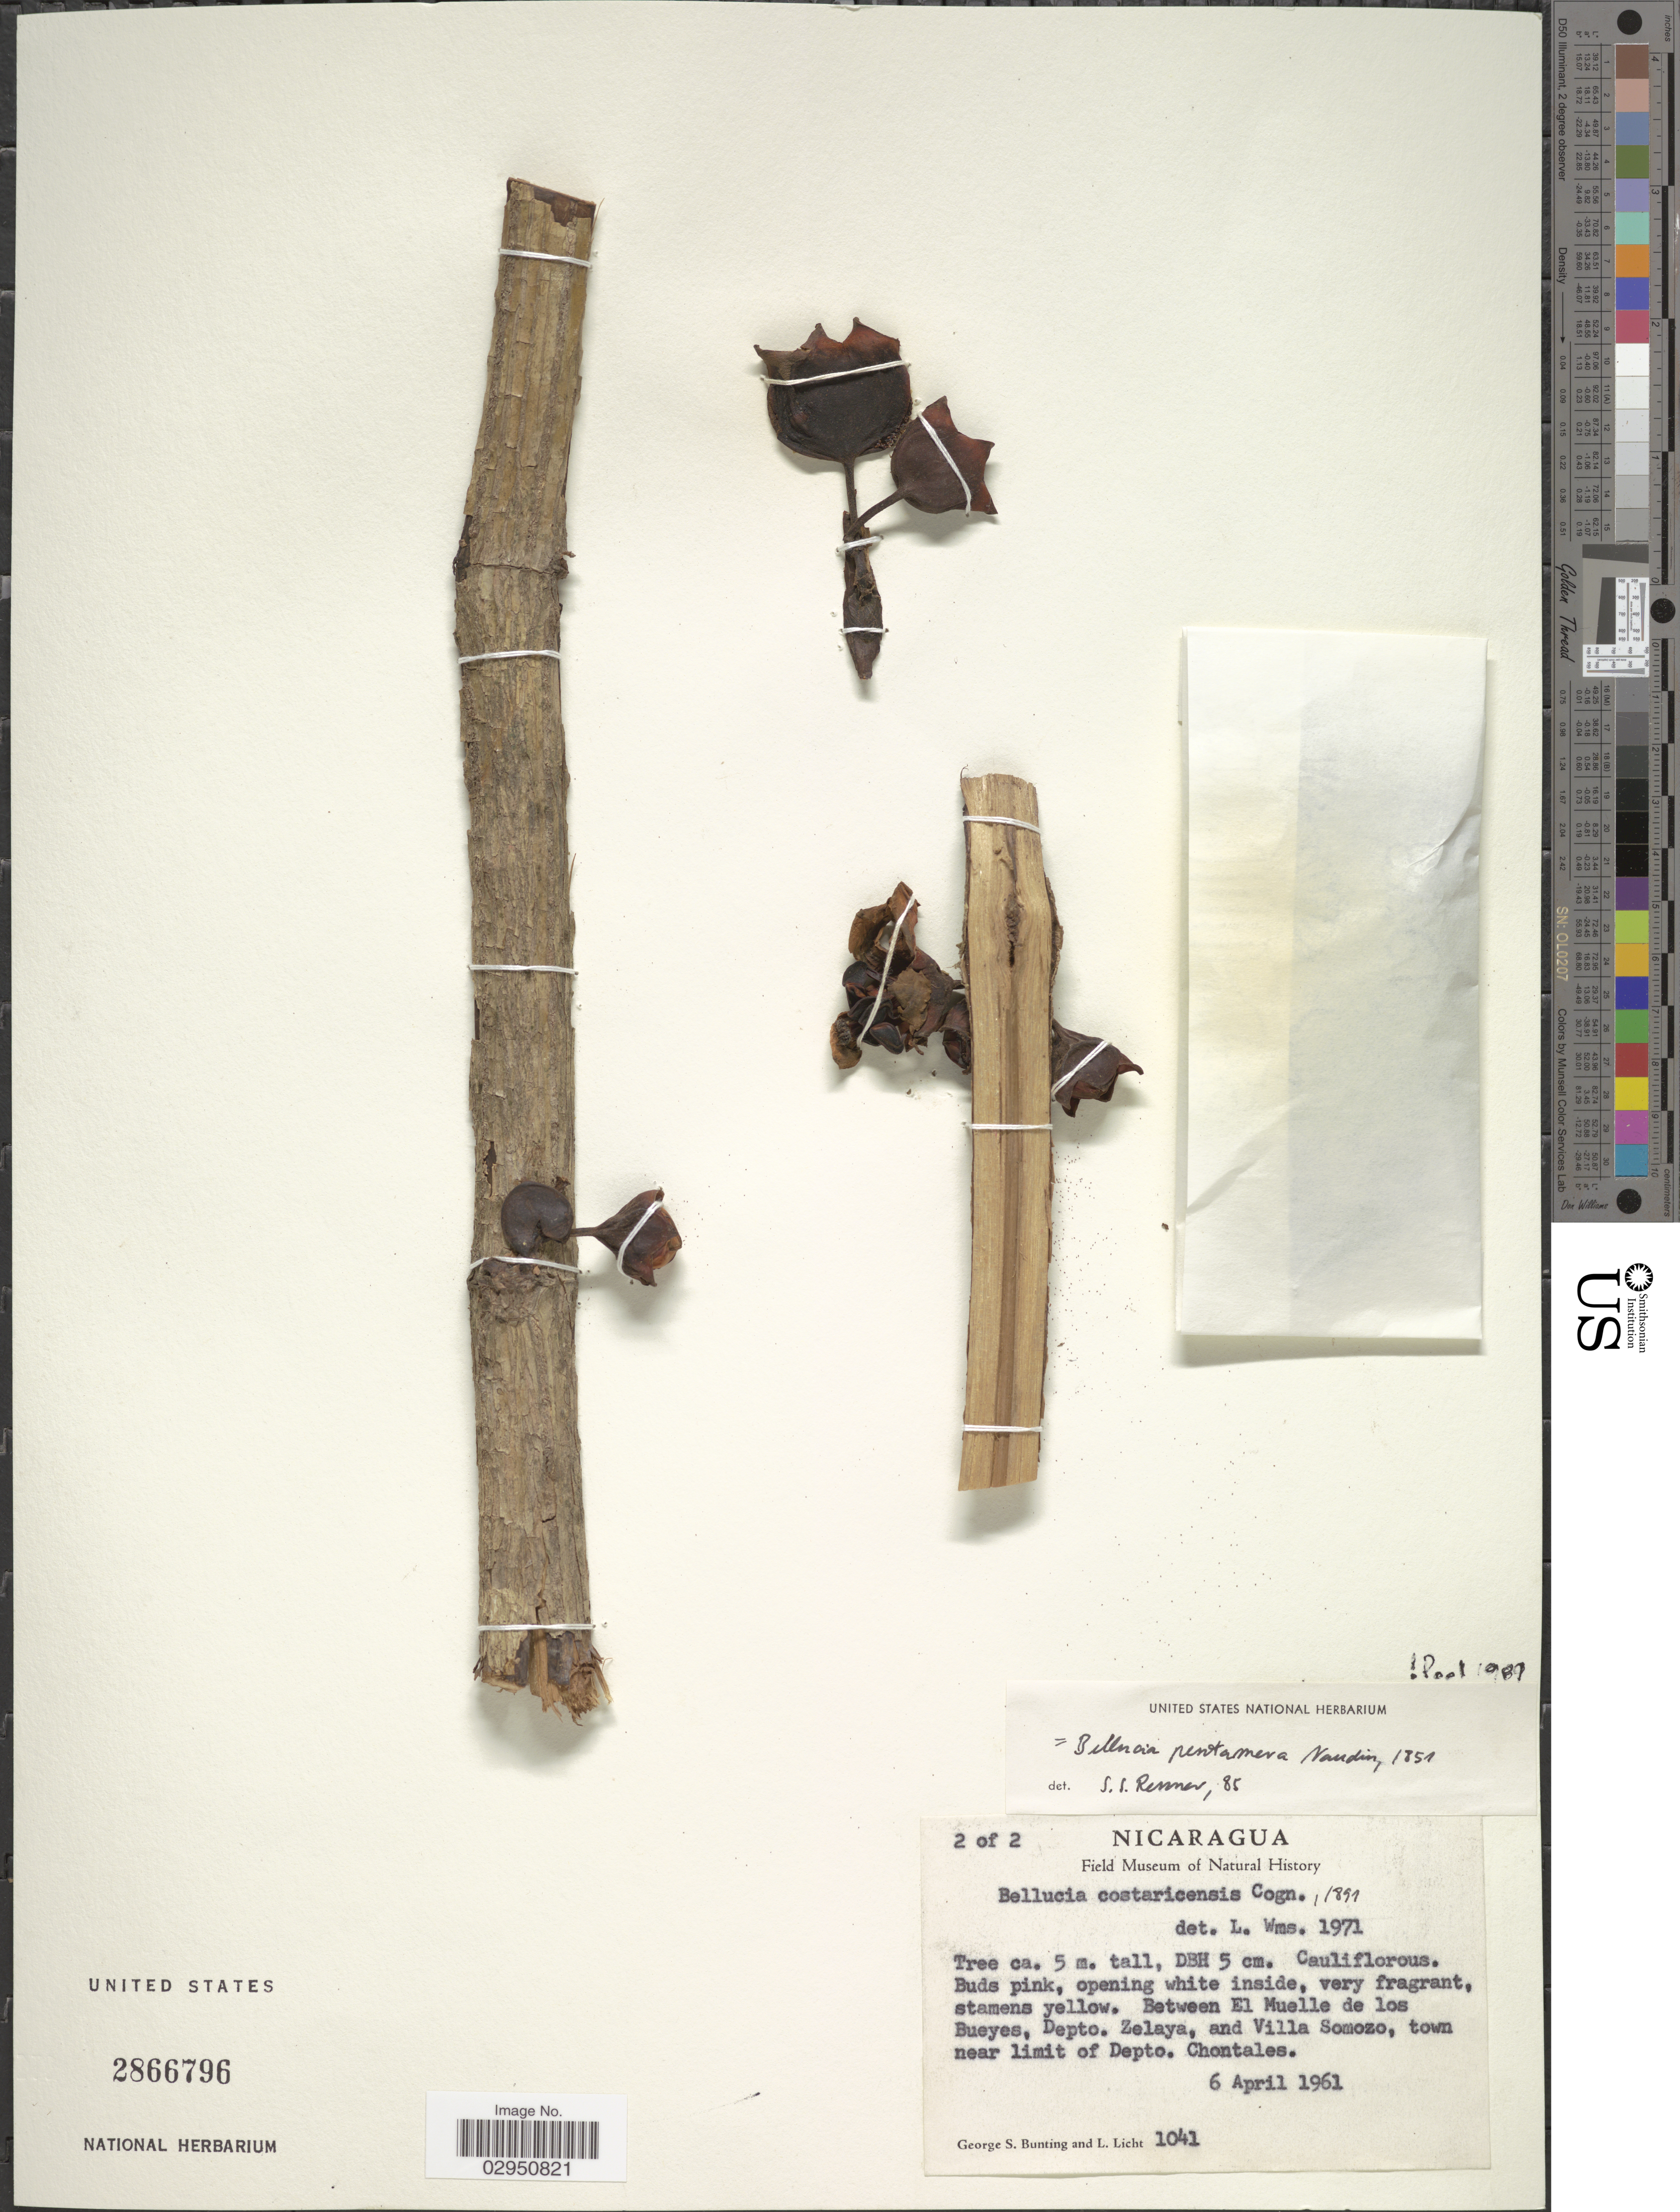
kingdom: Plantae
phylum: Tracheophyta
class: Magnoliopsida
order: Myrtales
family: Melastomataceae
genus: Bellucia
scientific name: Bellucia pentamera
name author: Naudin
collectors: G. S. Bunting & L. Licht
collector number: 1041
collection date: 1961-04-06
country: Nicaragua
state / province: Chontales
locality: Between El Muelle de los Bueyes, Depto. Zelaya, and Villa Somozo, town near limit of Depto. Chontales.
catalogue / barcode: US 2866796